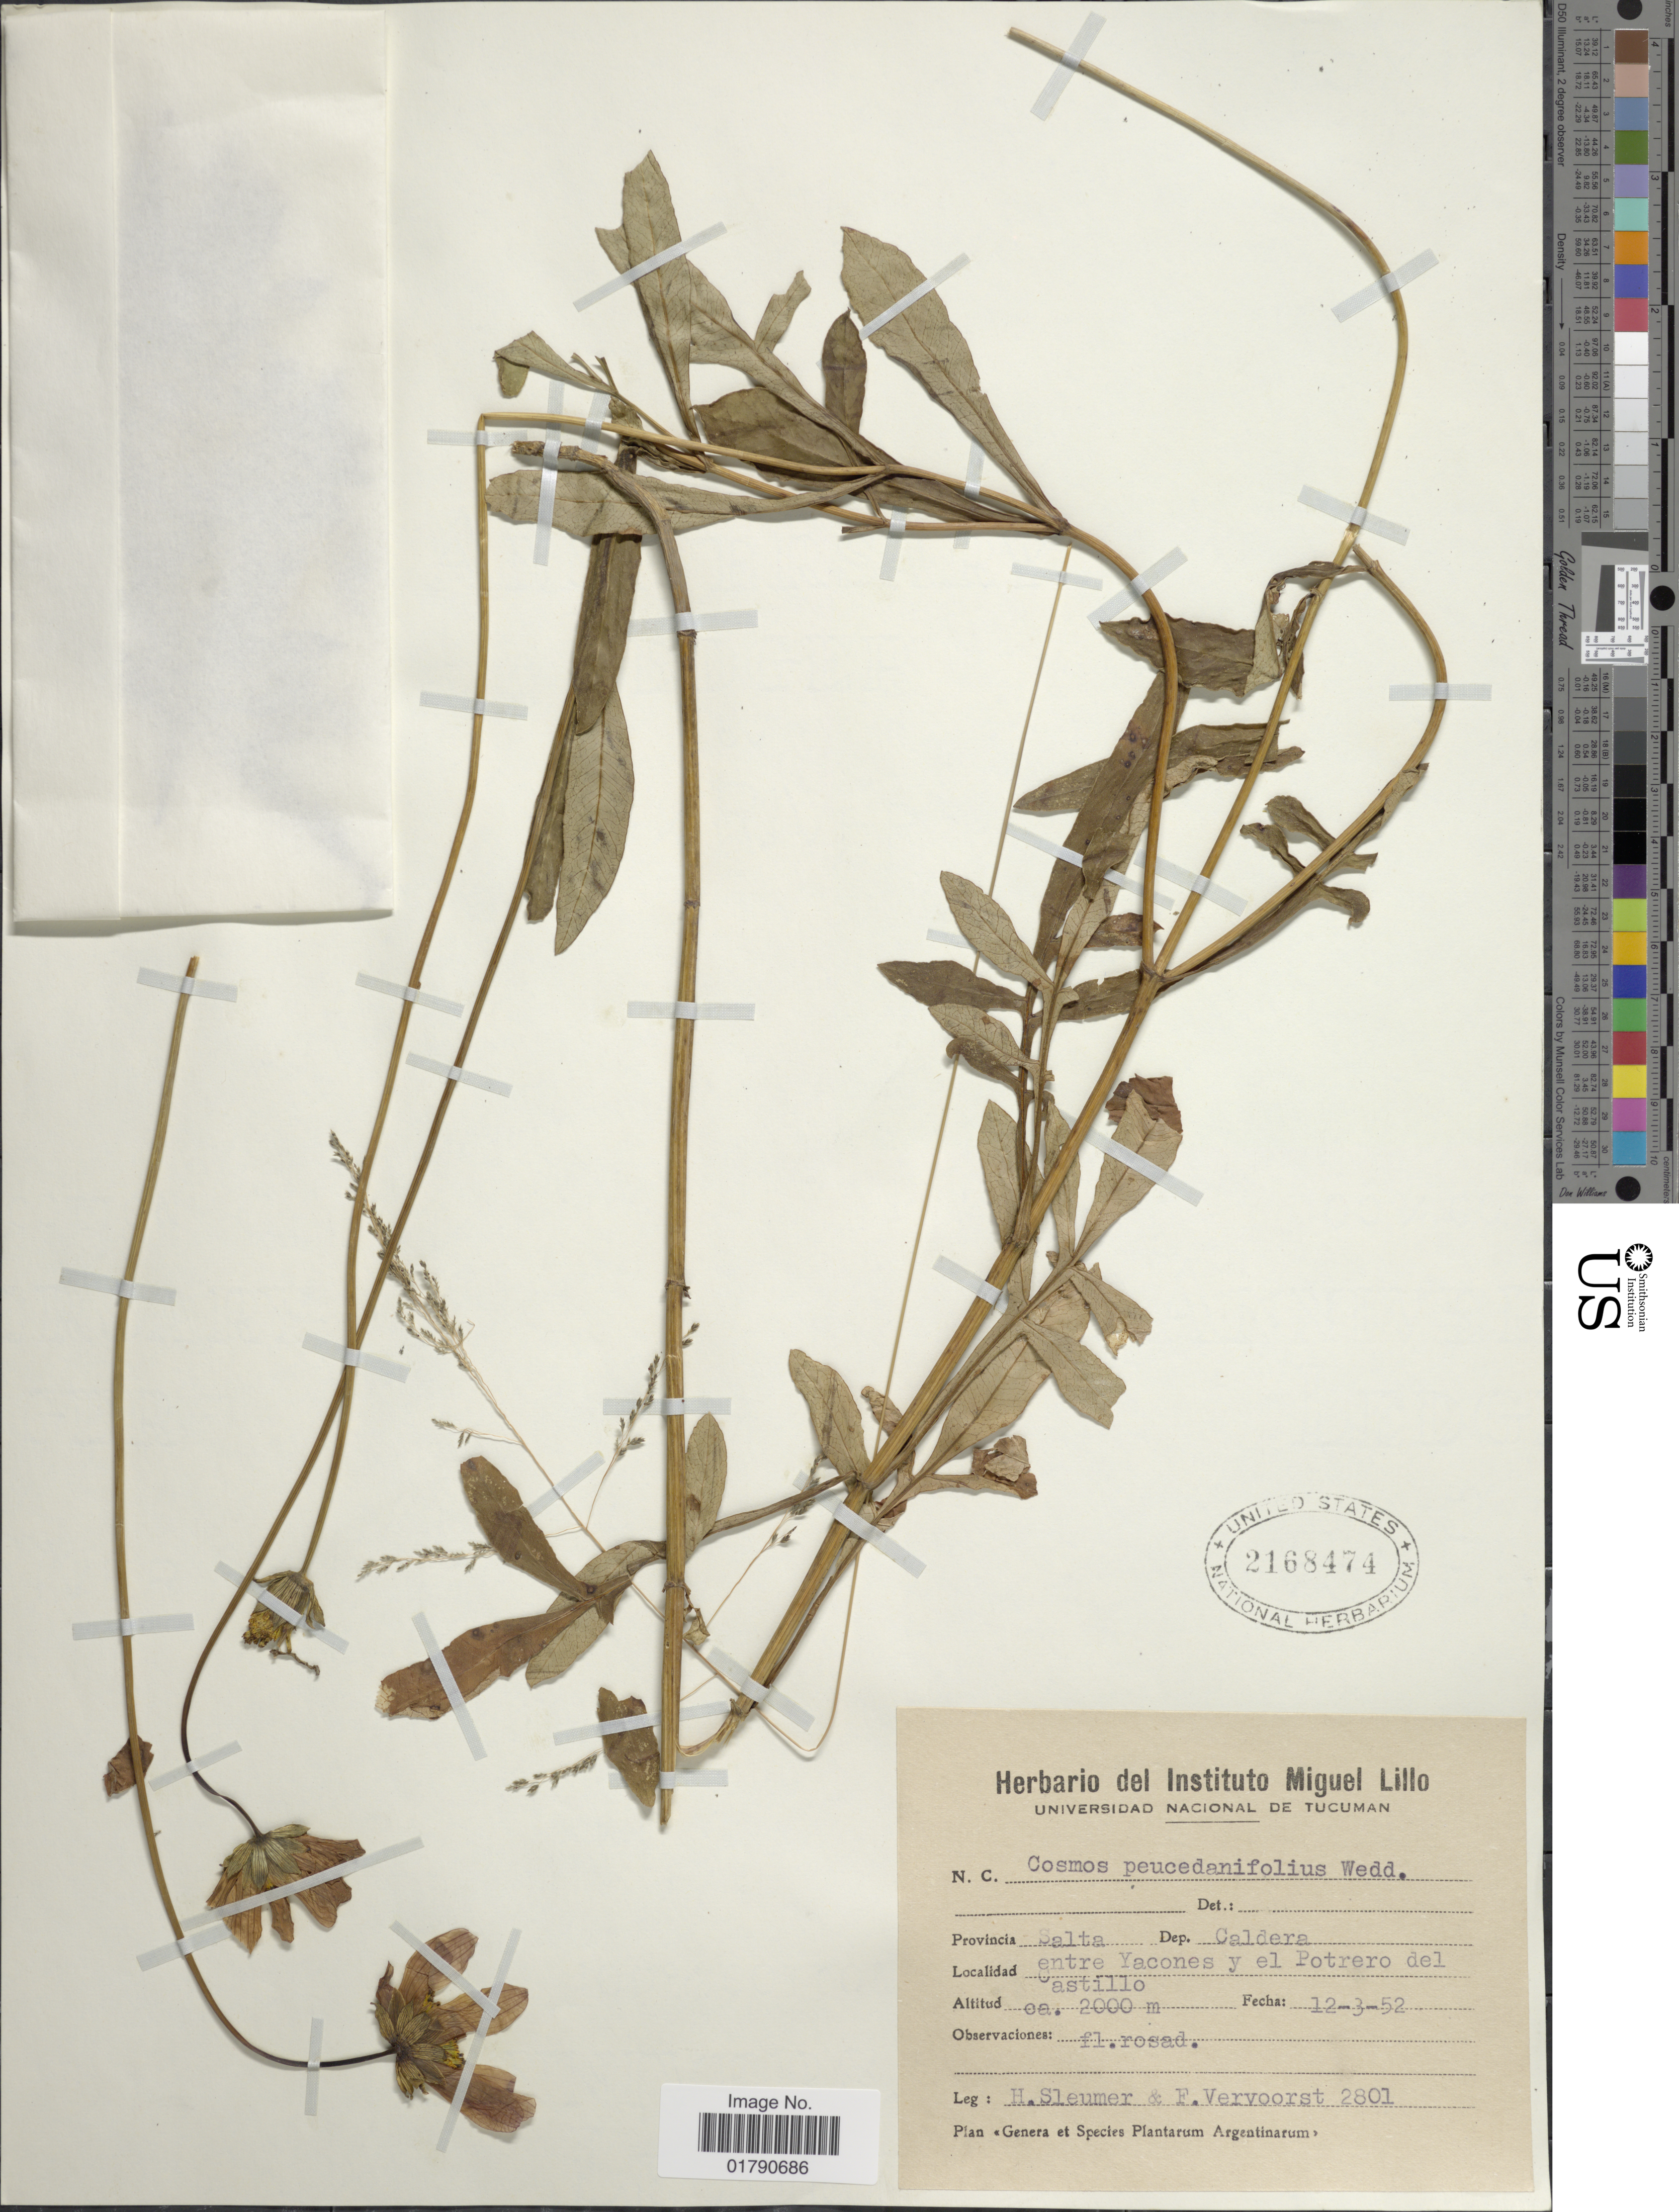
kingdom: Plantae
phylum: Tracheophyta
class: Magnoliopsida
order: Asterales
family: Asteraceae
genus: Cosmos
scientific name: Cosmos peucedanifolius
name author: Wedd.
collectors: H. O. Sleumer & F. Vervoorst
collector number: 2801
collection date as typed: Transcribed d/m/y: 12/3/52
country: Argentina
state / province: Salta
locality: Dep. Caldera, entre Yacones y el Potrero del Castillo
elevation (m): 2000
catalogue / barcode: US 2168474